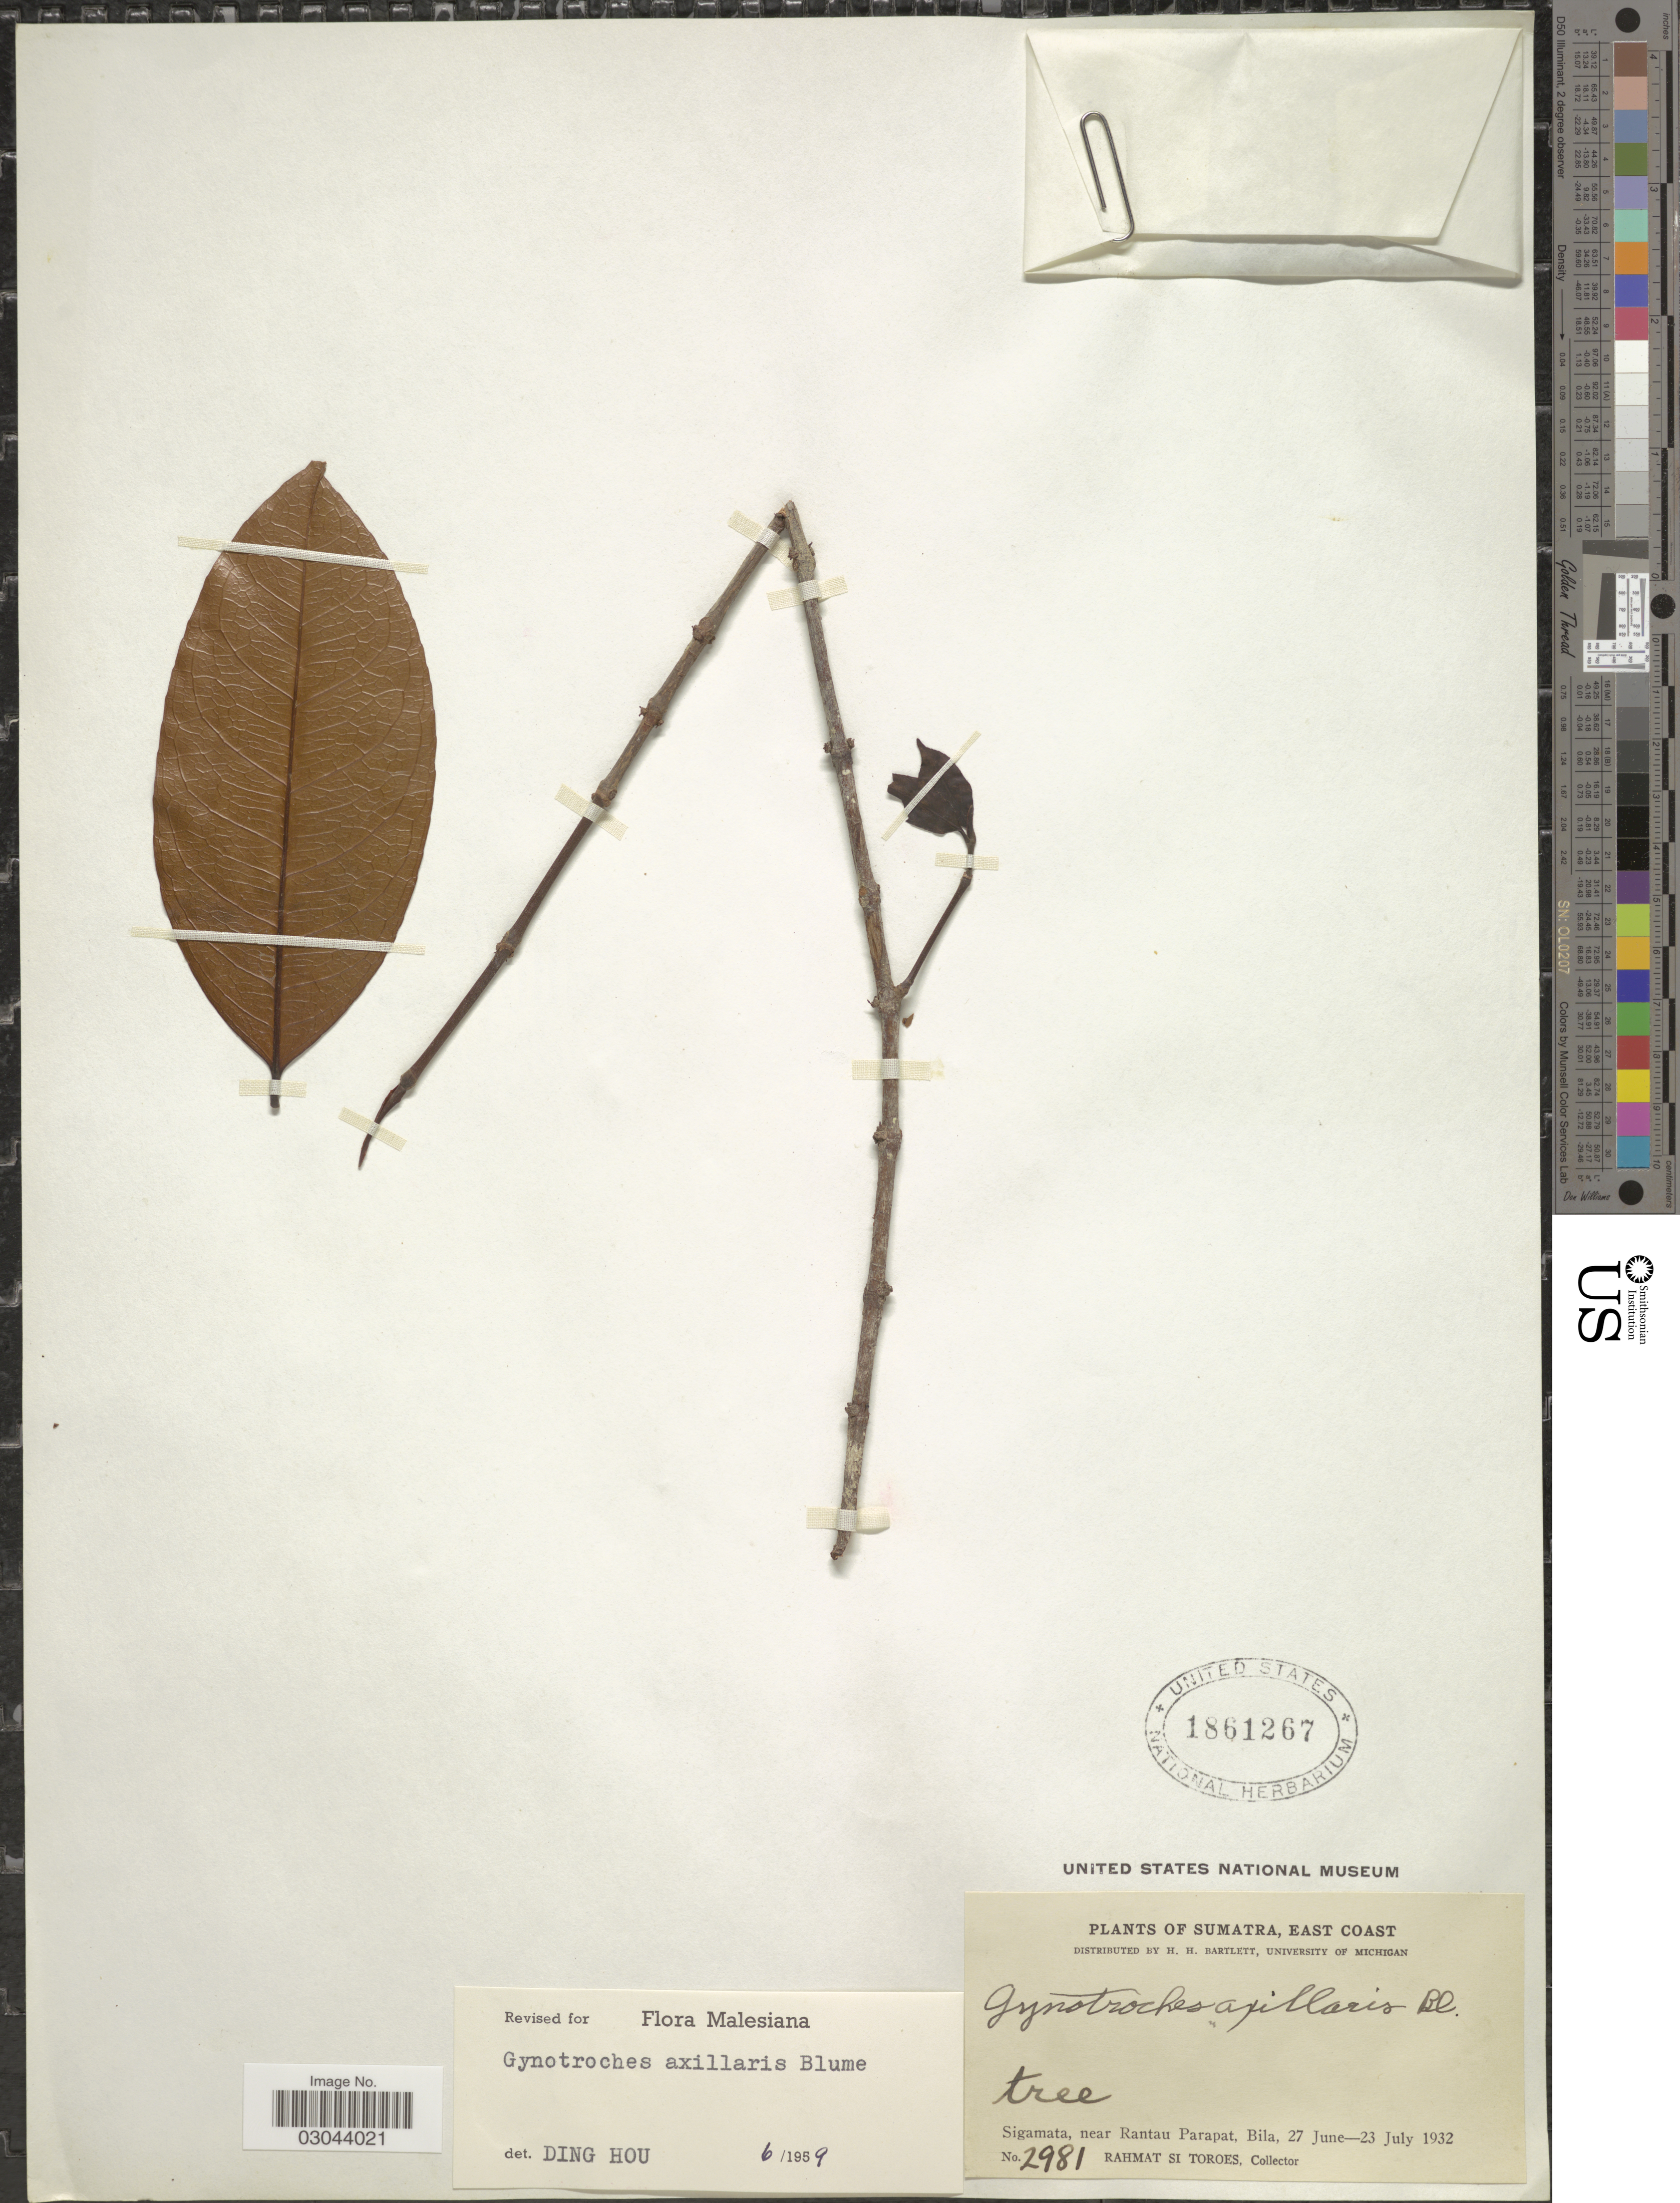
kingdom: Plantae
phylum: Tracheophyta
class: Magnoliopsida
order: Malpighiales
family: Rhizophoraceae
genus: Gynotroches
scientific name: Gynotroches axillaris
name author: Blume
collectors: Rahmat Si Boeea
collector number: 2981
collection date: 1932-06-27/1932-07-23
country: Indonesia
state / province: Sumatra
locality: East Coast. Sigamata, near Rantau Parapat, Bila.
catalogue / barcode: US 1861267